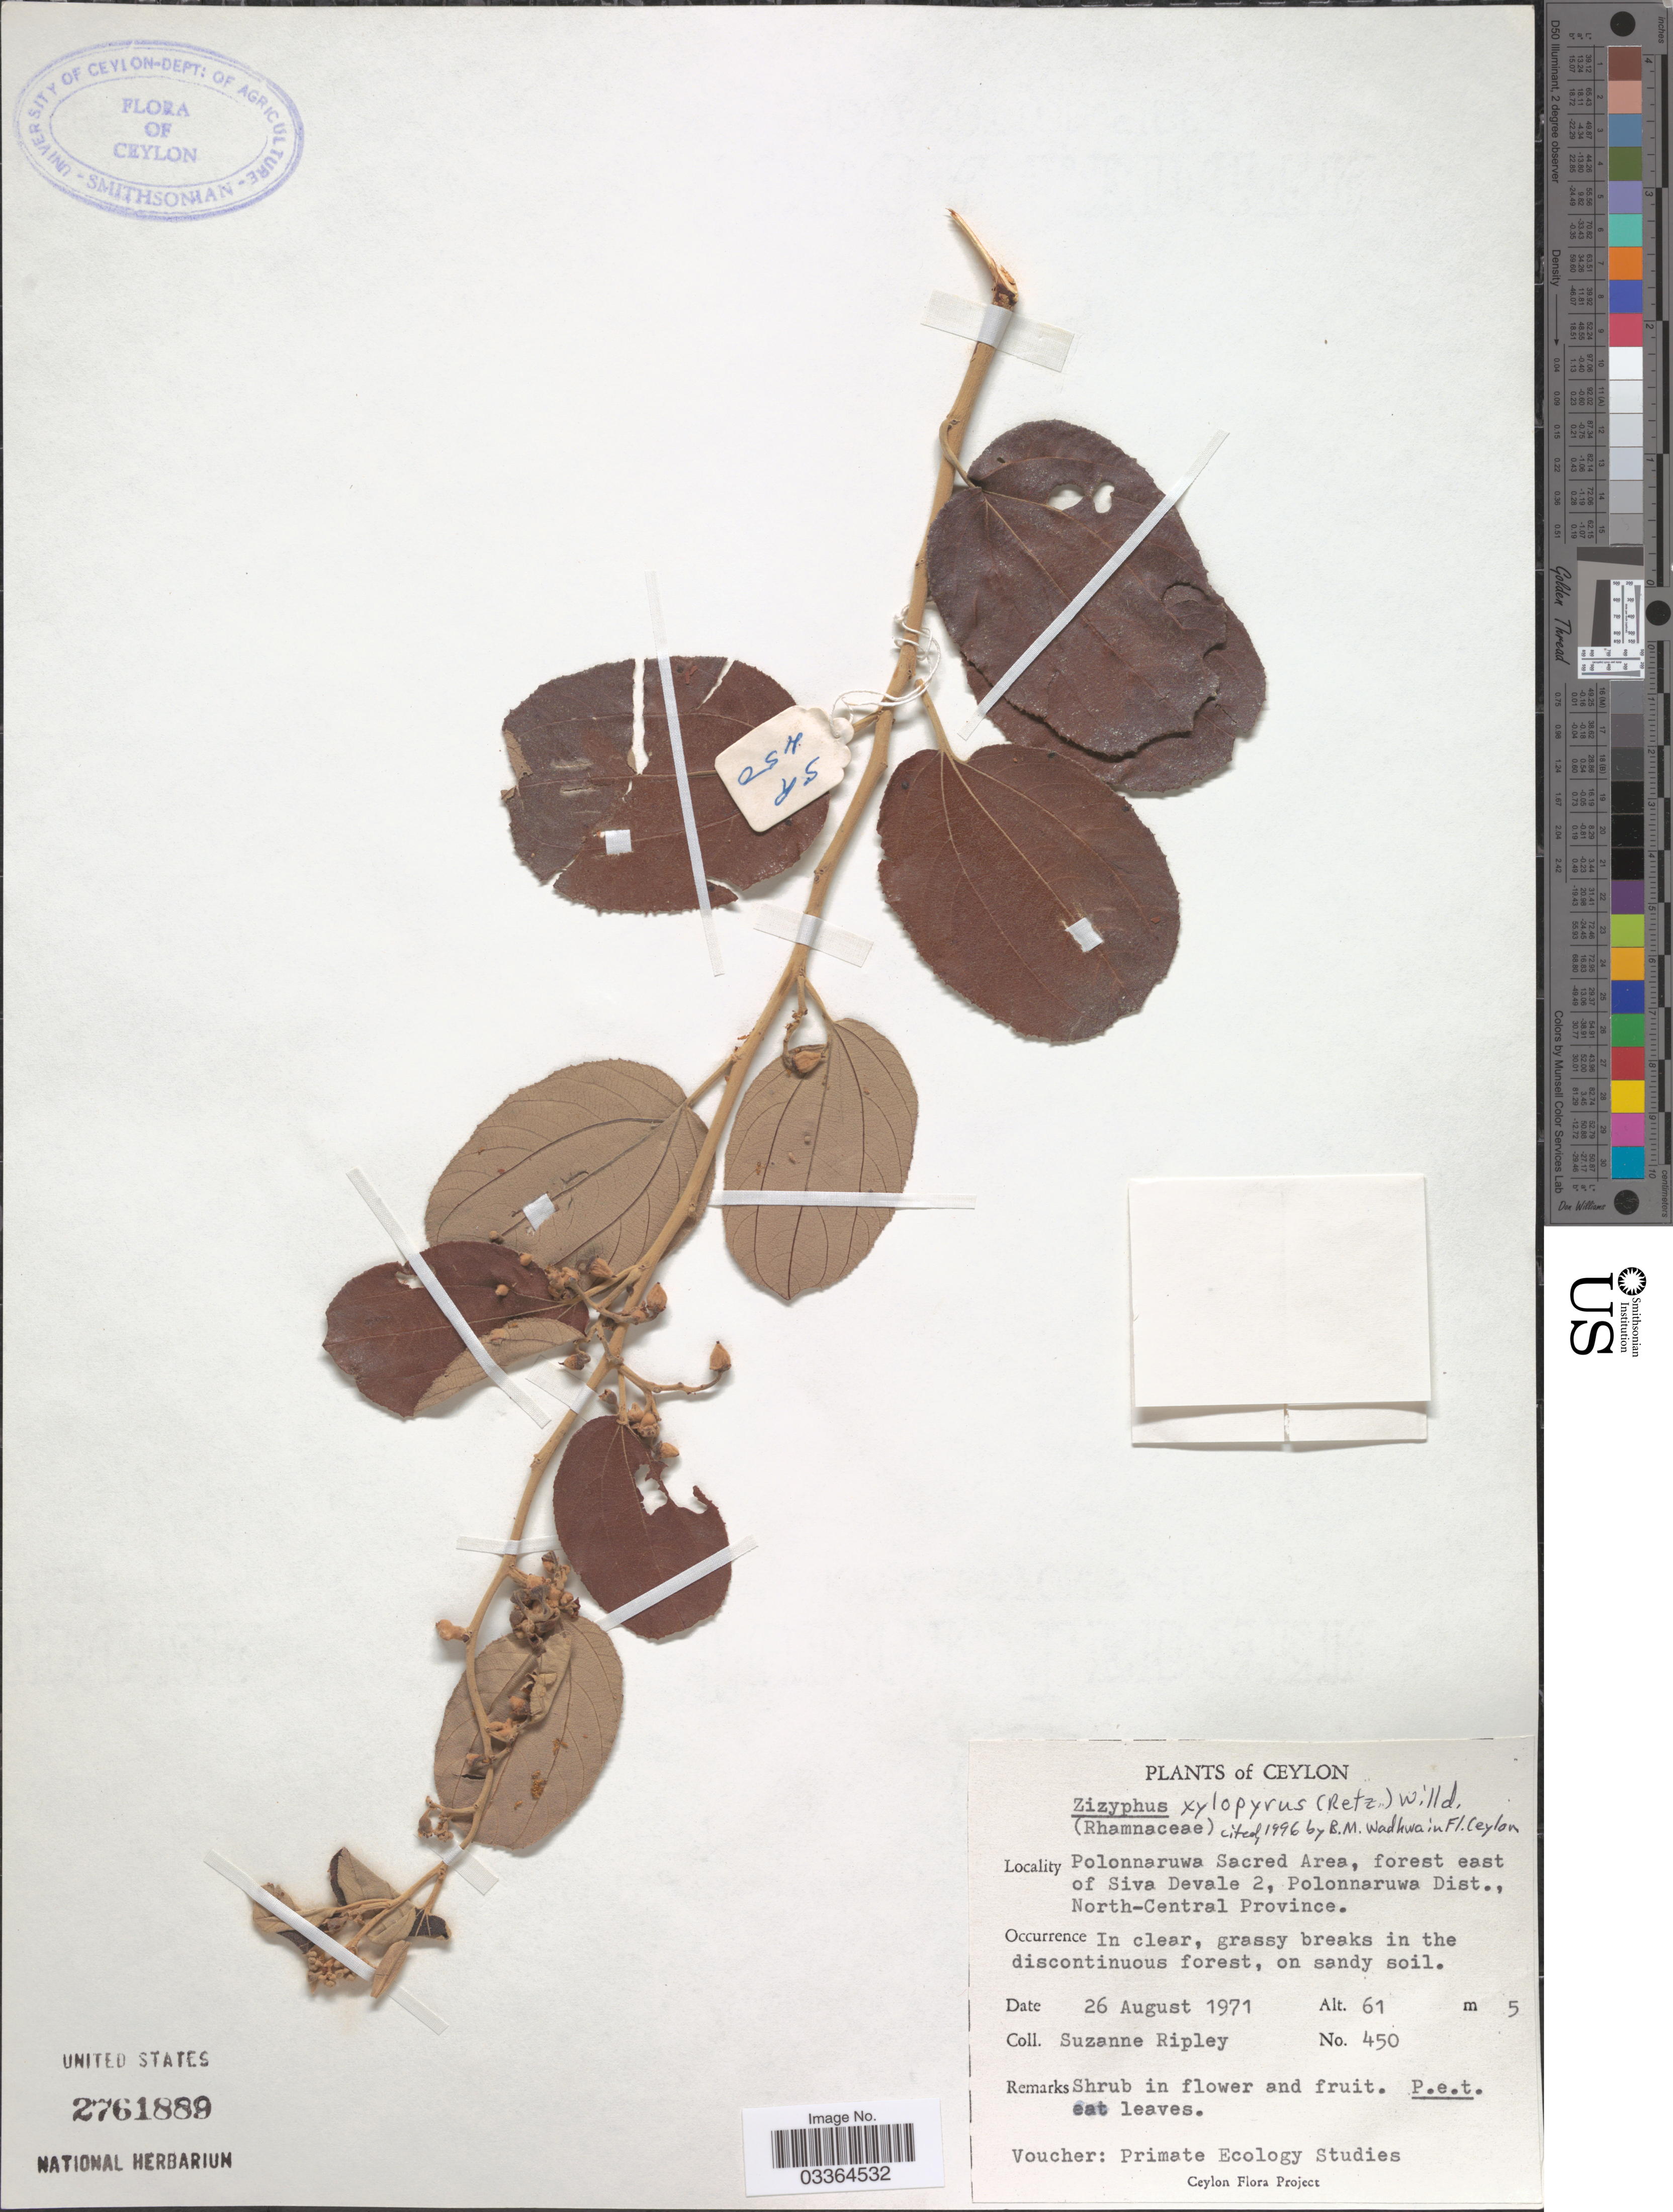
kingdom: Plantae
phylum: Tracheophyta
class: Magnoliopsida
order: Rosales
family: Rhamnaceae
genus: Ziziphus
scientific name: Ziziphus xylopyrus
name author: (Retz.) Willd.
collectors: S. Ripley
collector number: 450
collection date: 1971-08-26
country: Sri Lanka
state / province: North Central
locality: Ceylon. Polonnaruwa Sacred Area, forest east of Siva Devale 2, Polonnaruwa Dist.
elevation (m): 61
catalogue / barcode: US 2761889